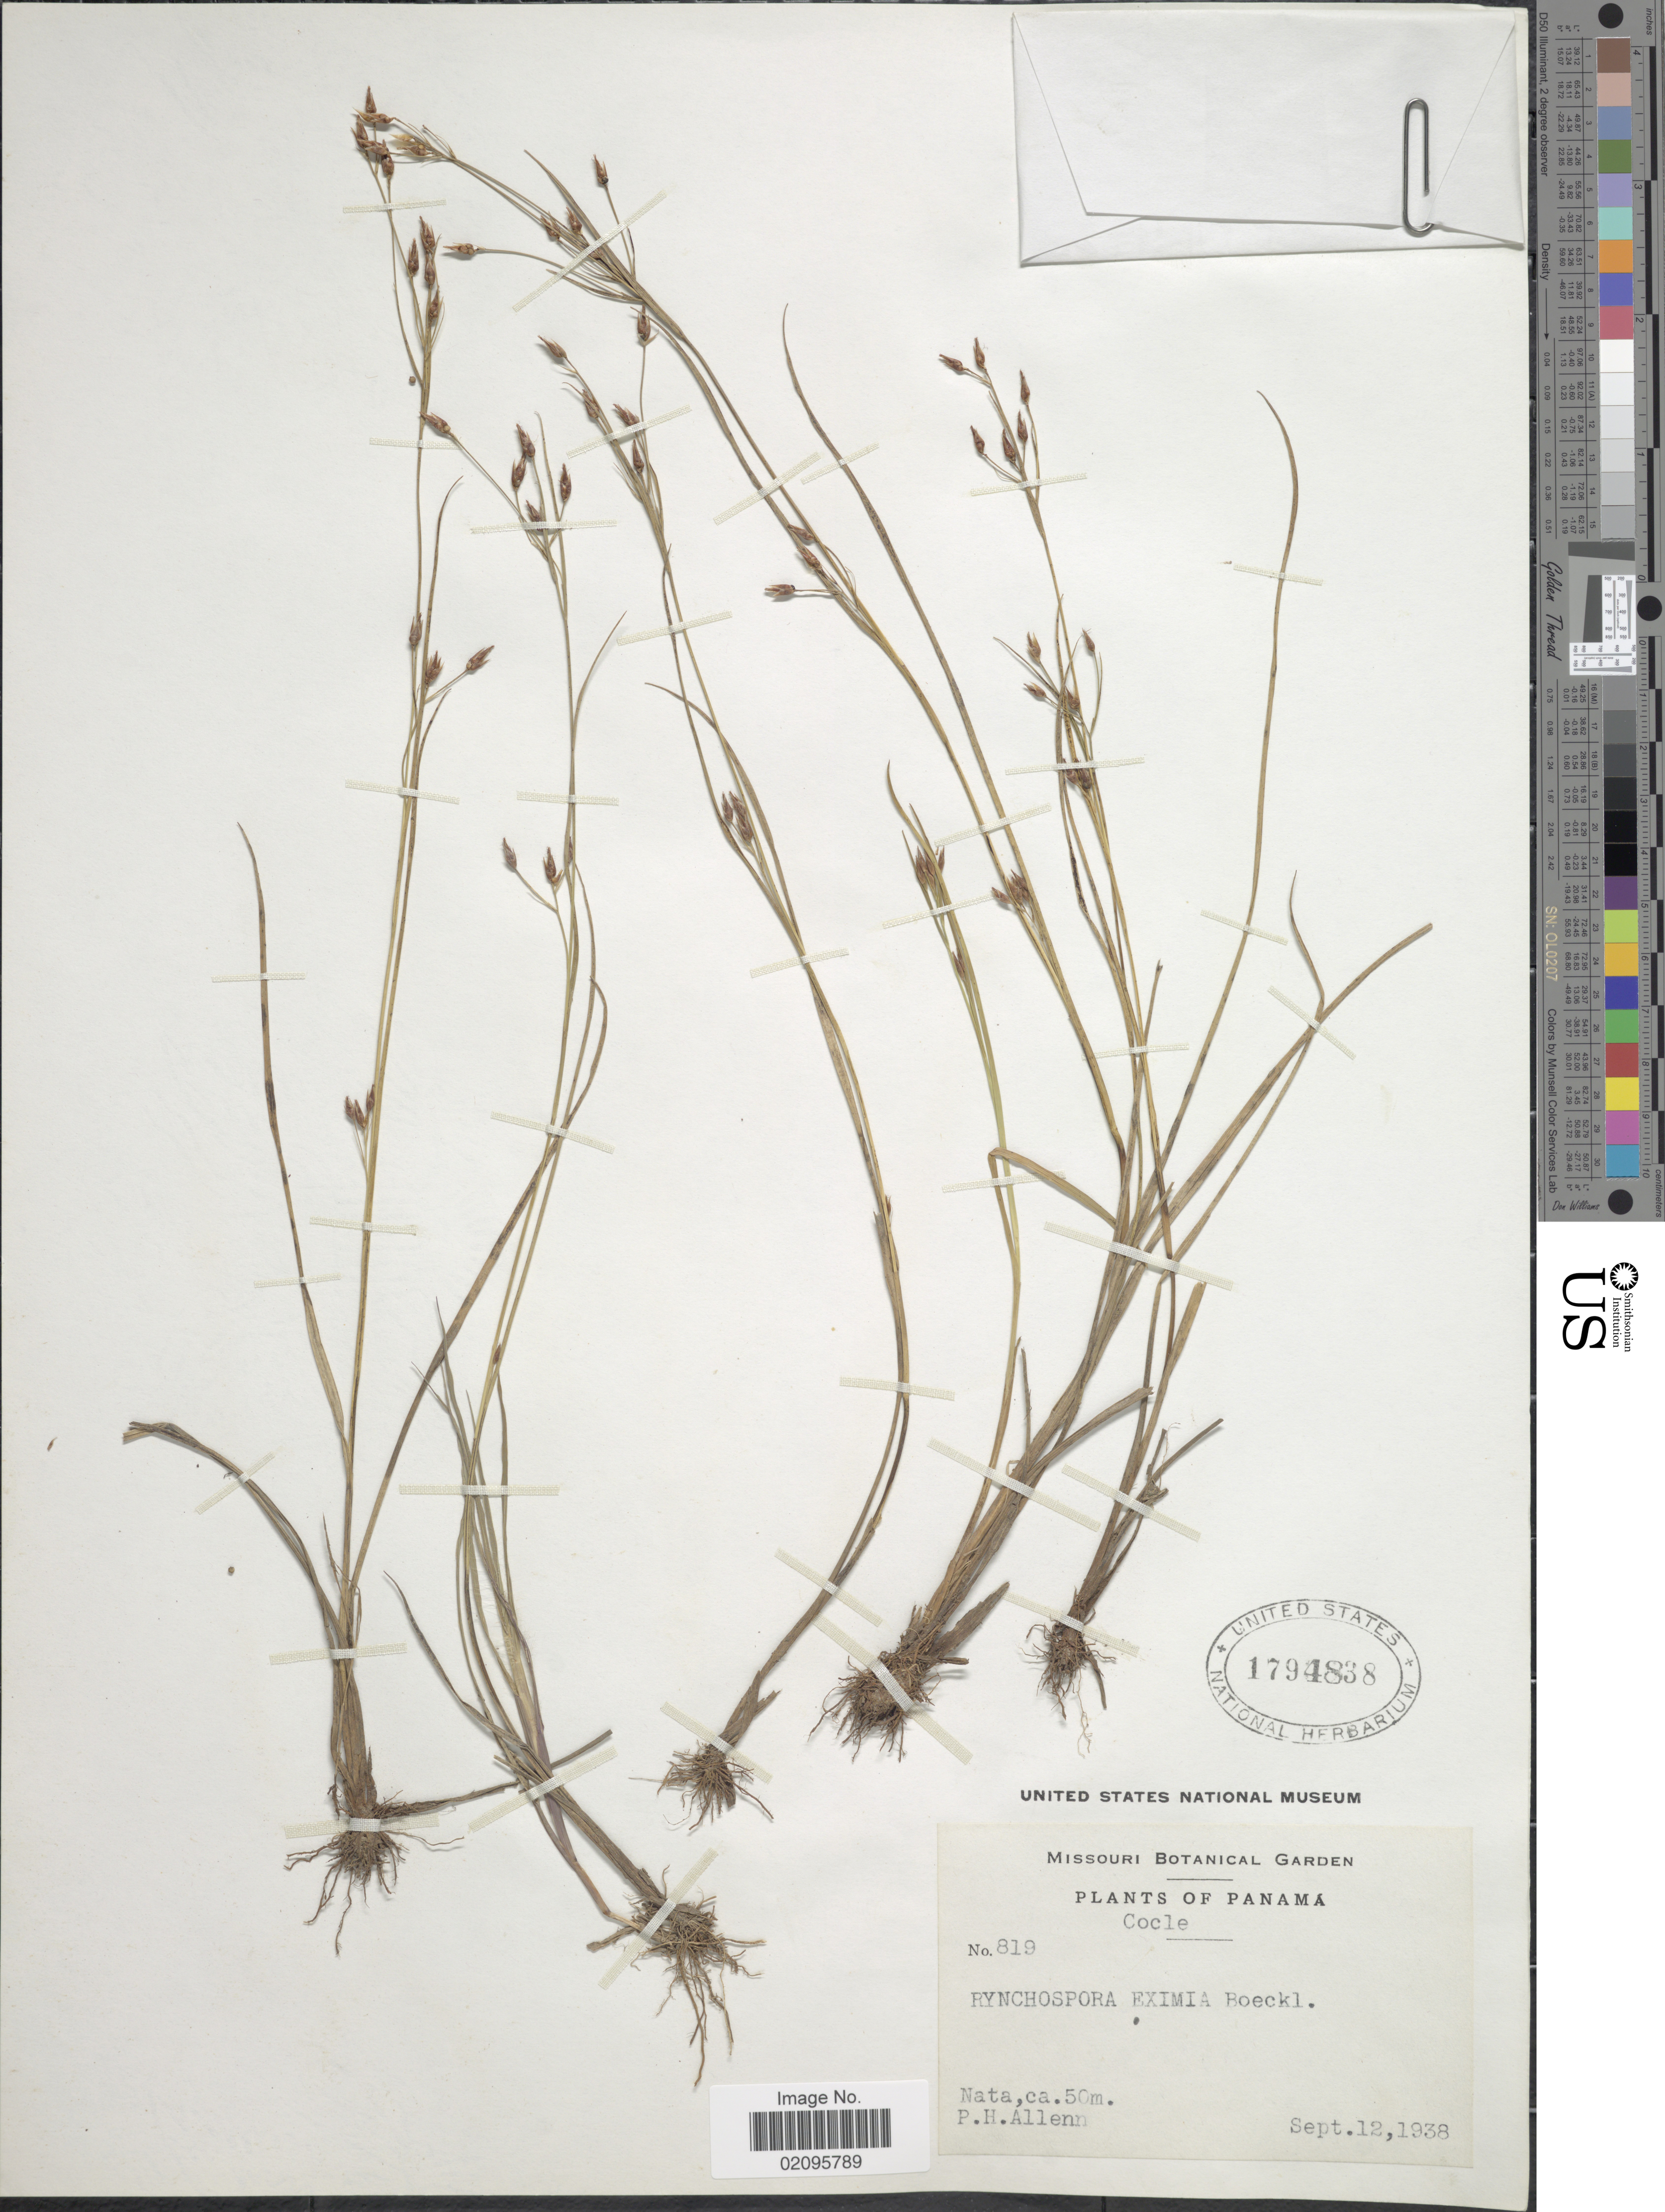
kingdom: Plantae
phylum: Tracheophyta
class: Liliopsida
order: Poales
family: Cyperaceae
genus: Rhynchospora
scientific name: Rhynchospora eximia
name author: (Nees) Boeckeler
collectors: P. H. Allen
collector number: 819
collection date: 1938-09-12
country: Panama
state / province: Coclé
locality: Nata.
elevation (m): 50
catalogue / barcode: US 1794838